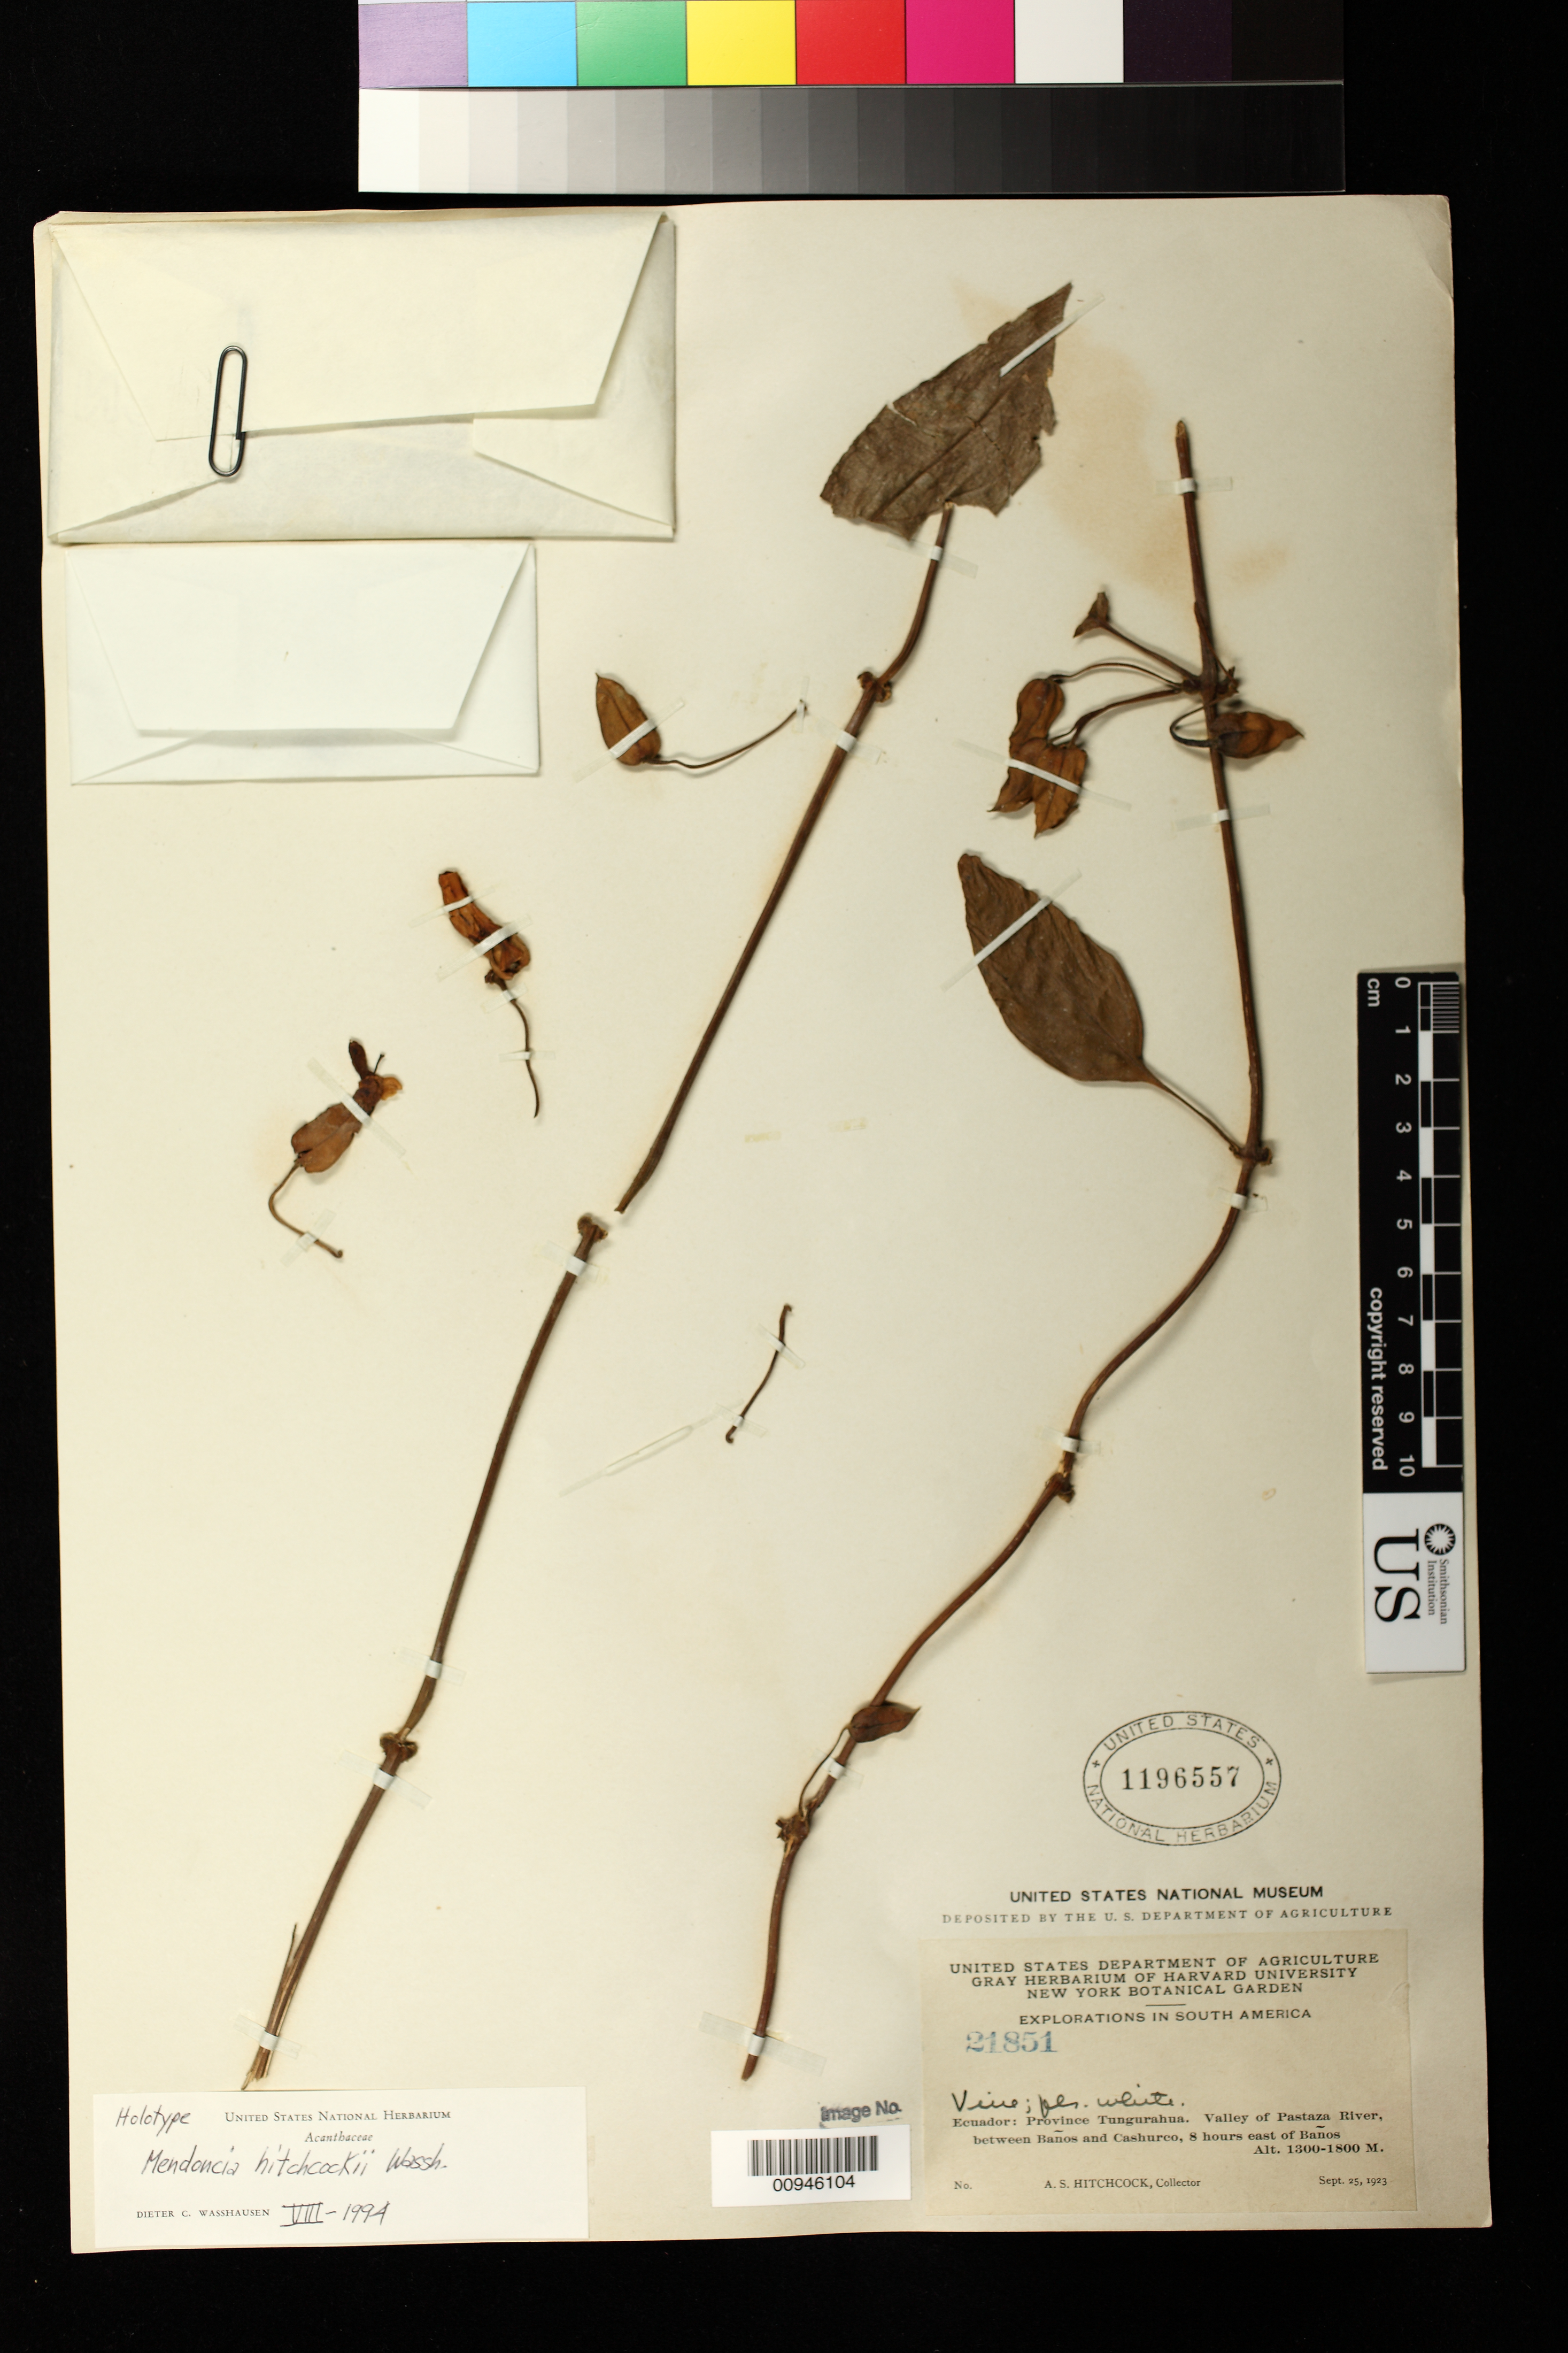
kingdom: Plantae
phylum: Tracheophyta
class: Magnoliopsida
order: Lamiales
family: Acanthaceae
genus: Mendoncia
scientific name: Mendoncia hitchcockii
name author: Wassh.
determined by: Wasshausen, Dieter C., (BOT), Smithsonian Institution - National Museum of Natural History (UNITED STATES)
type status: Holotype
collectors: A. S. Hitchcock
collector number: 21851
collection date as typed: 25 Sep 1923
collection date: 1923-09-25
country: Ecuador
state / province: Tungurahua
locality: Province Tungurahua. Valley of Pastaza River, between Baños and Cashurco, 8 hours eas of Baños.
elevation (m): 1300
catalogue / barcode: US 1196557